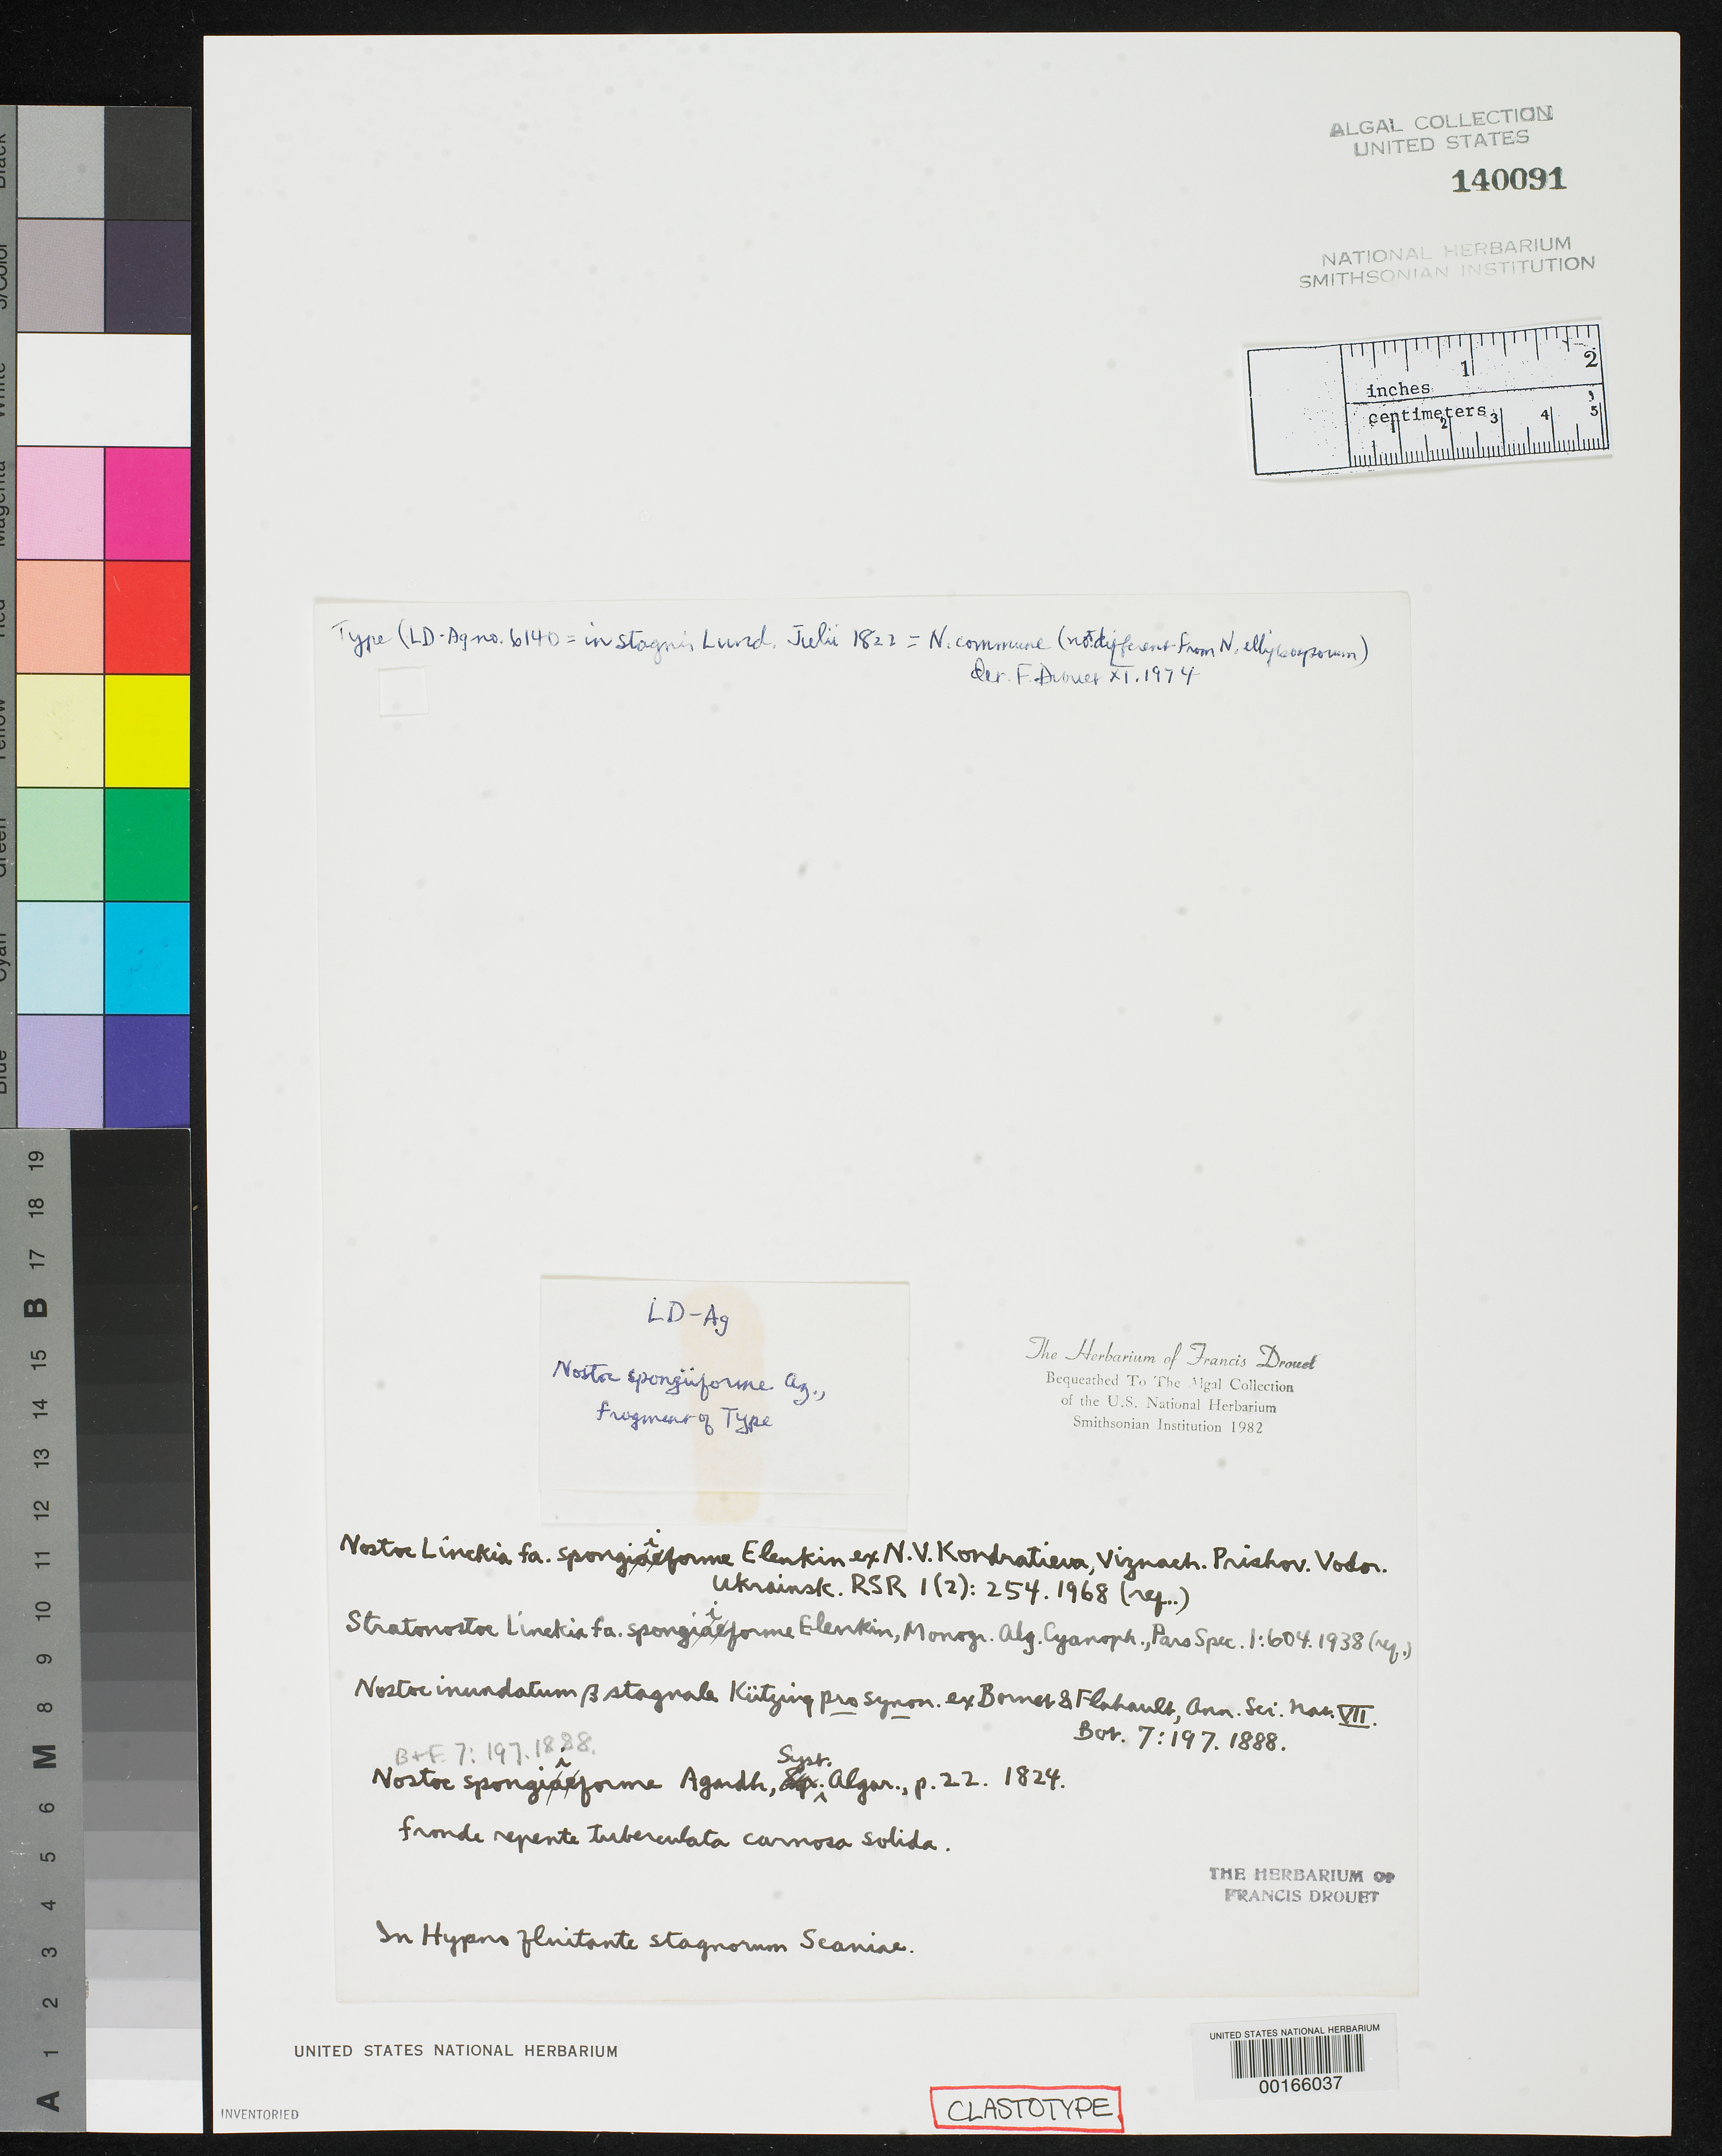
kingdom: Bacteria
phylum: Cyanobacteria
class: Cyanobacteriia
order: Cyanobacteriales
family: Nostocaceae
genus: Nostoc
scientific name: Nostoc spongiiforme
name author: C. Agardh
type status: Clastotype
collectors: Agardh, C. A. (herbarium)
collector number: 6140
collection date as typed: Jul 1822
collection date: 1822-07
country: Sweden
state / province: Skåne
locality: Lund, Skane.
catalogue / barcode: US 140091